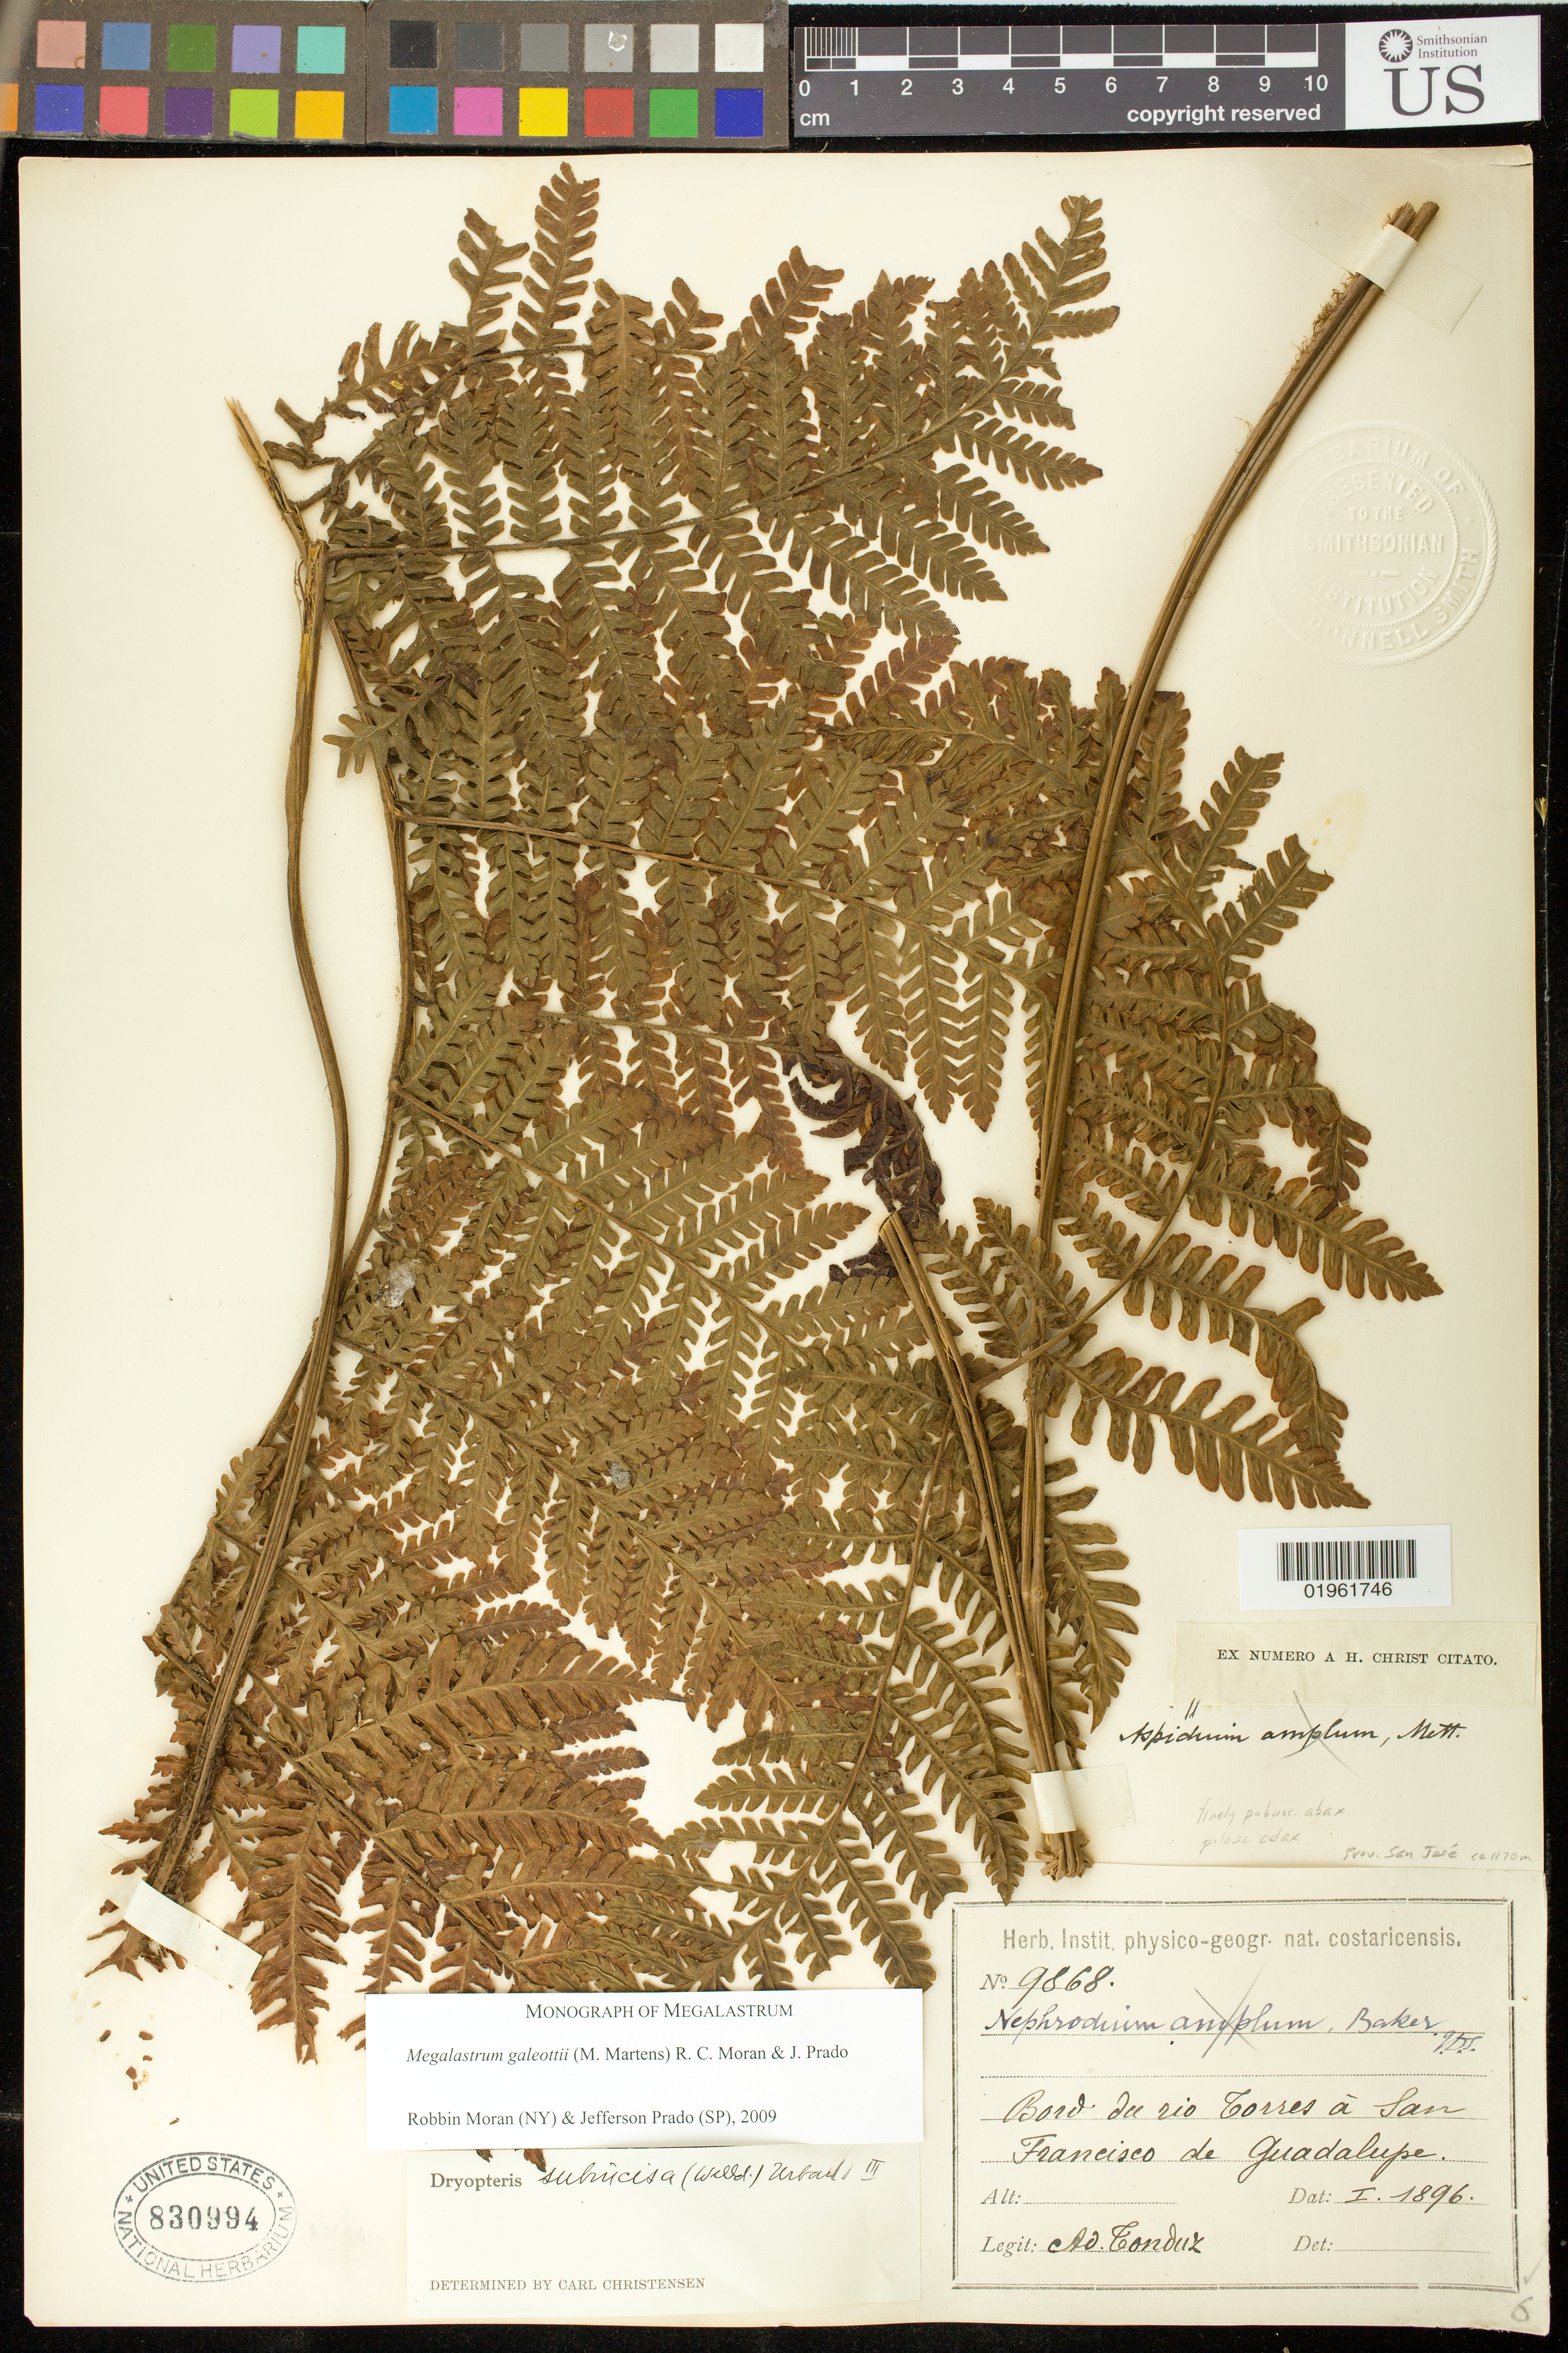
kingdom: Plantae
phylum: Tracheophyta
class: Polypodiopsida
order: Polypodiales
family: Dryopteridaceae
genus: Megalastrum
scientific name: Megalastrum galeottii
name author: (M. Martens) R.C. Moran & J. Prado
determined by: Moran, R. C.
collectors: A. Tonduz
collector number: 9868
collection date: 1896-01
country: Costa Rica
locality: Bords du Rio Torres a San Francisco de Guadalupe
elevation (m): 1100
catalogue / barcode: US 830994